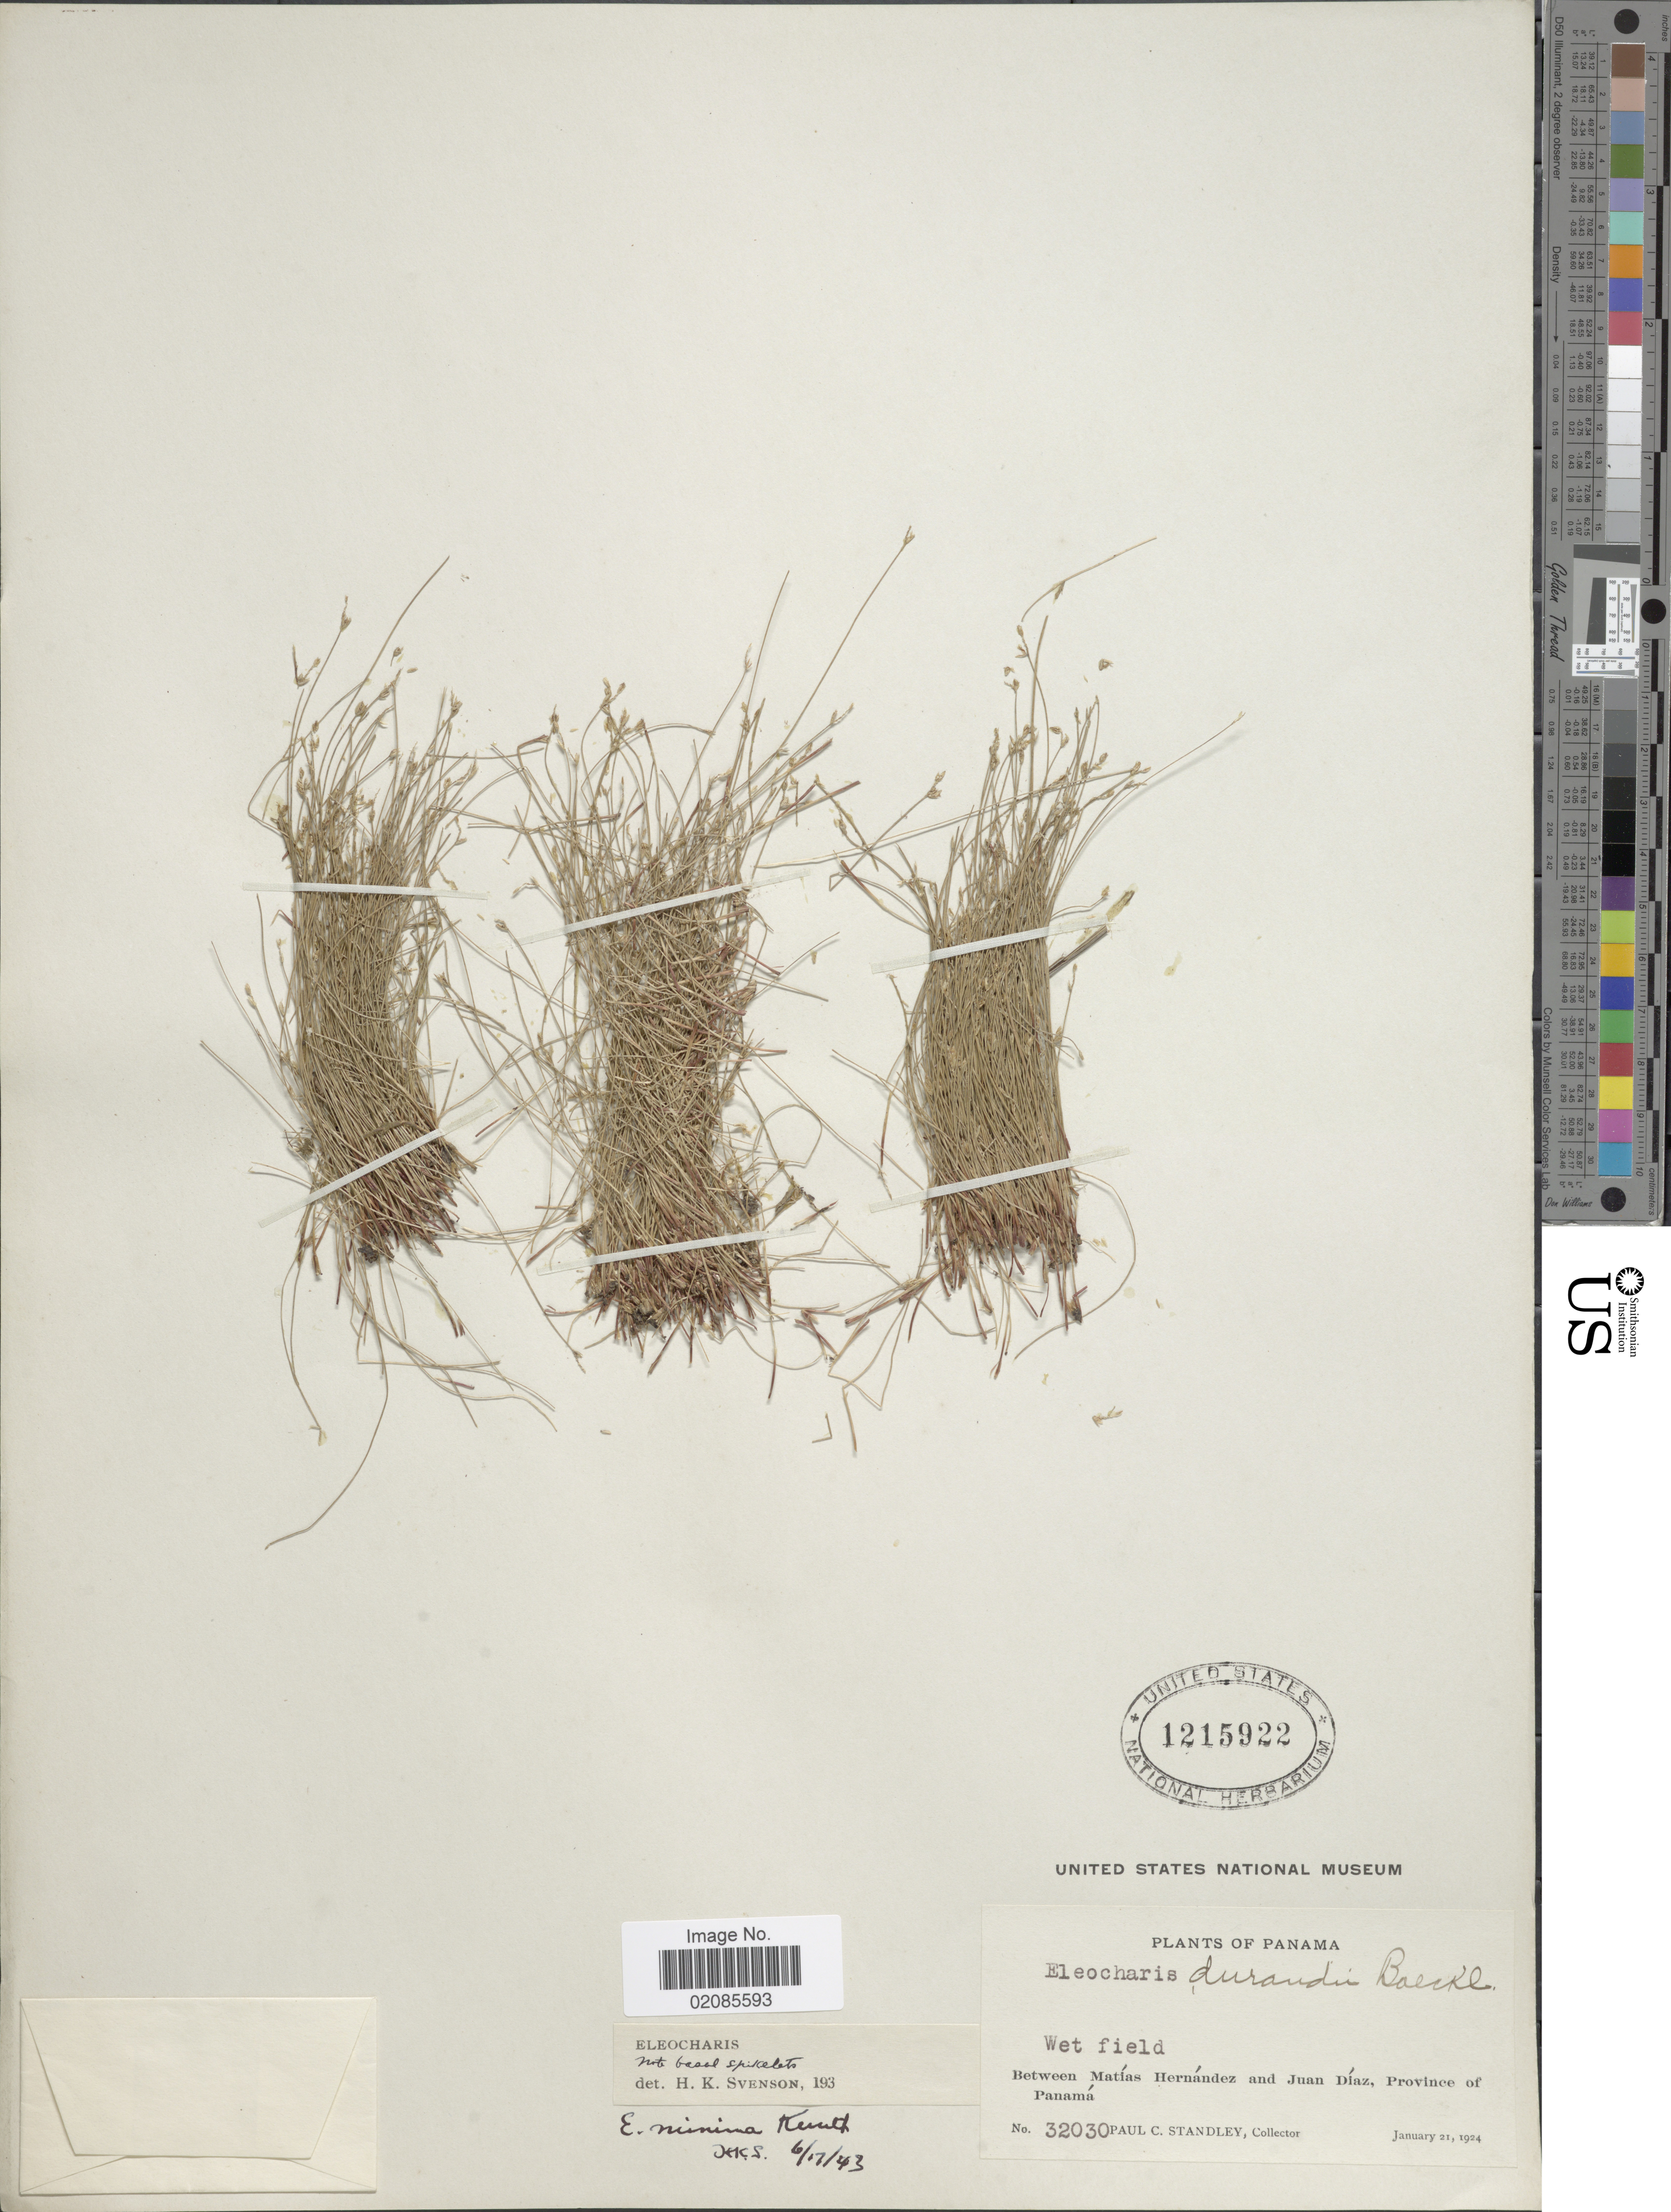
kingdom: Plantae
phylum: Tracheophyta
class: Liliopsida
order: Poales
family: Cyperaceae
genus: Eleocharis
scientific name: Eleocharis minima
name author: Kunth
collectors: P. C. Standley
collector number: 32030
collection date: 1924-01-21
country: Panama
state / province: Panamá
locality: Between Matias Hernandez and Juan Diaz.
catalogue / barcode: US 1215922